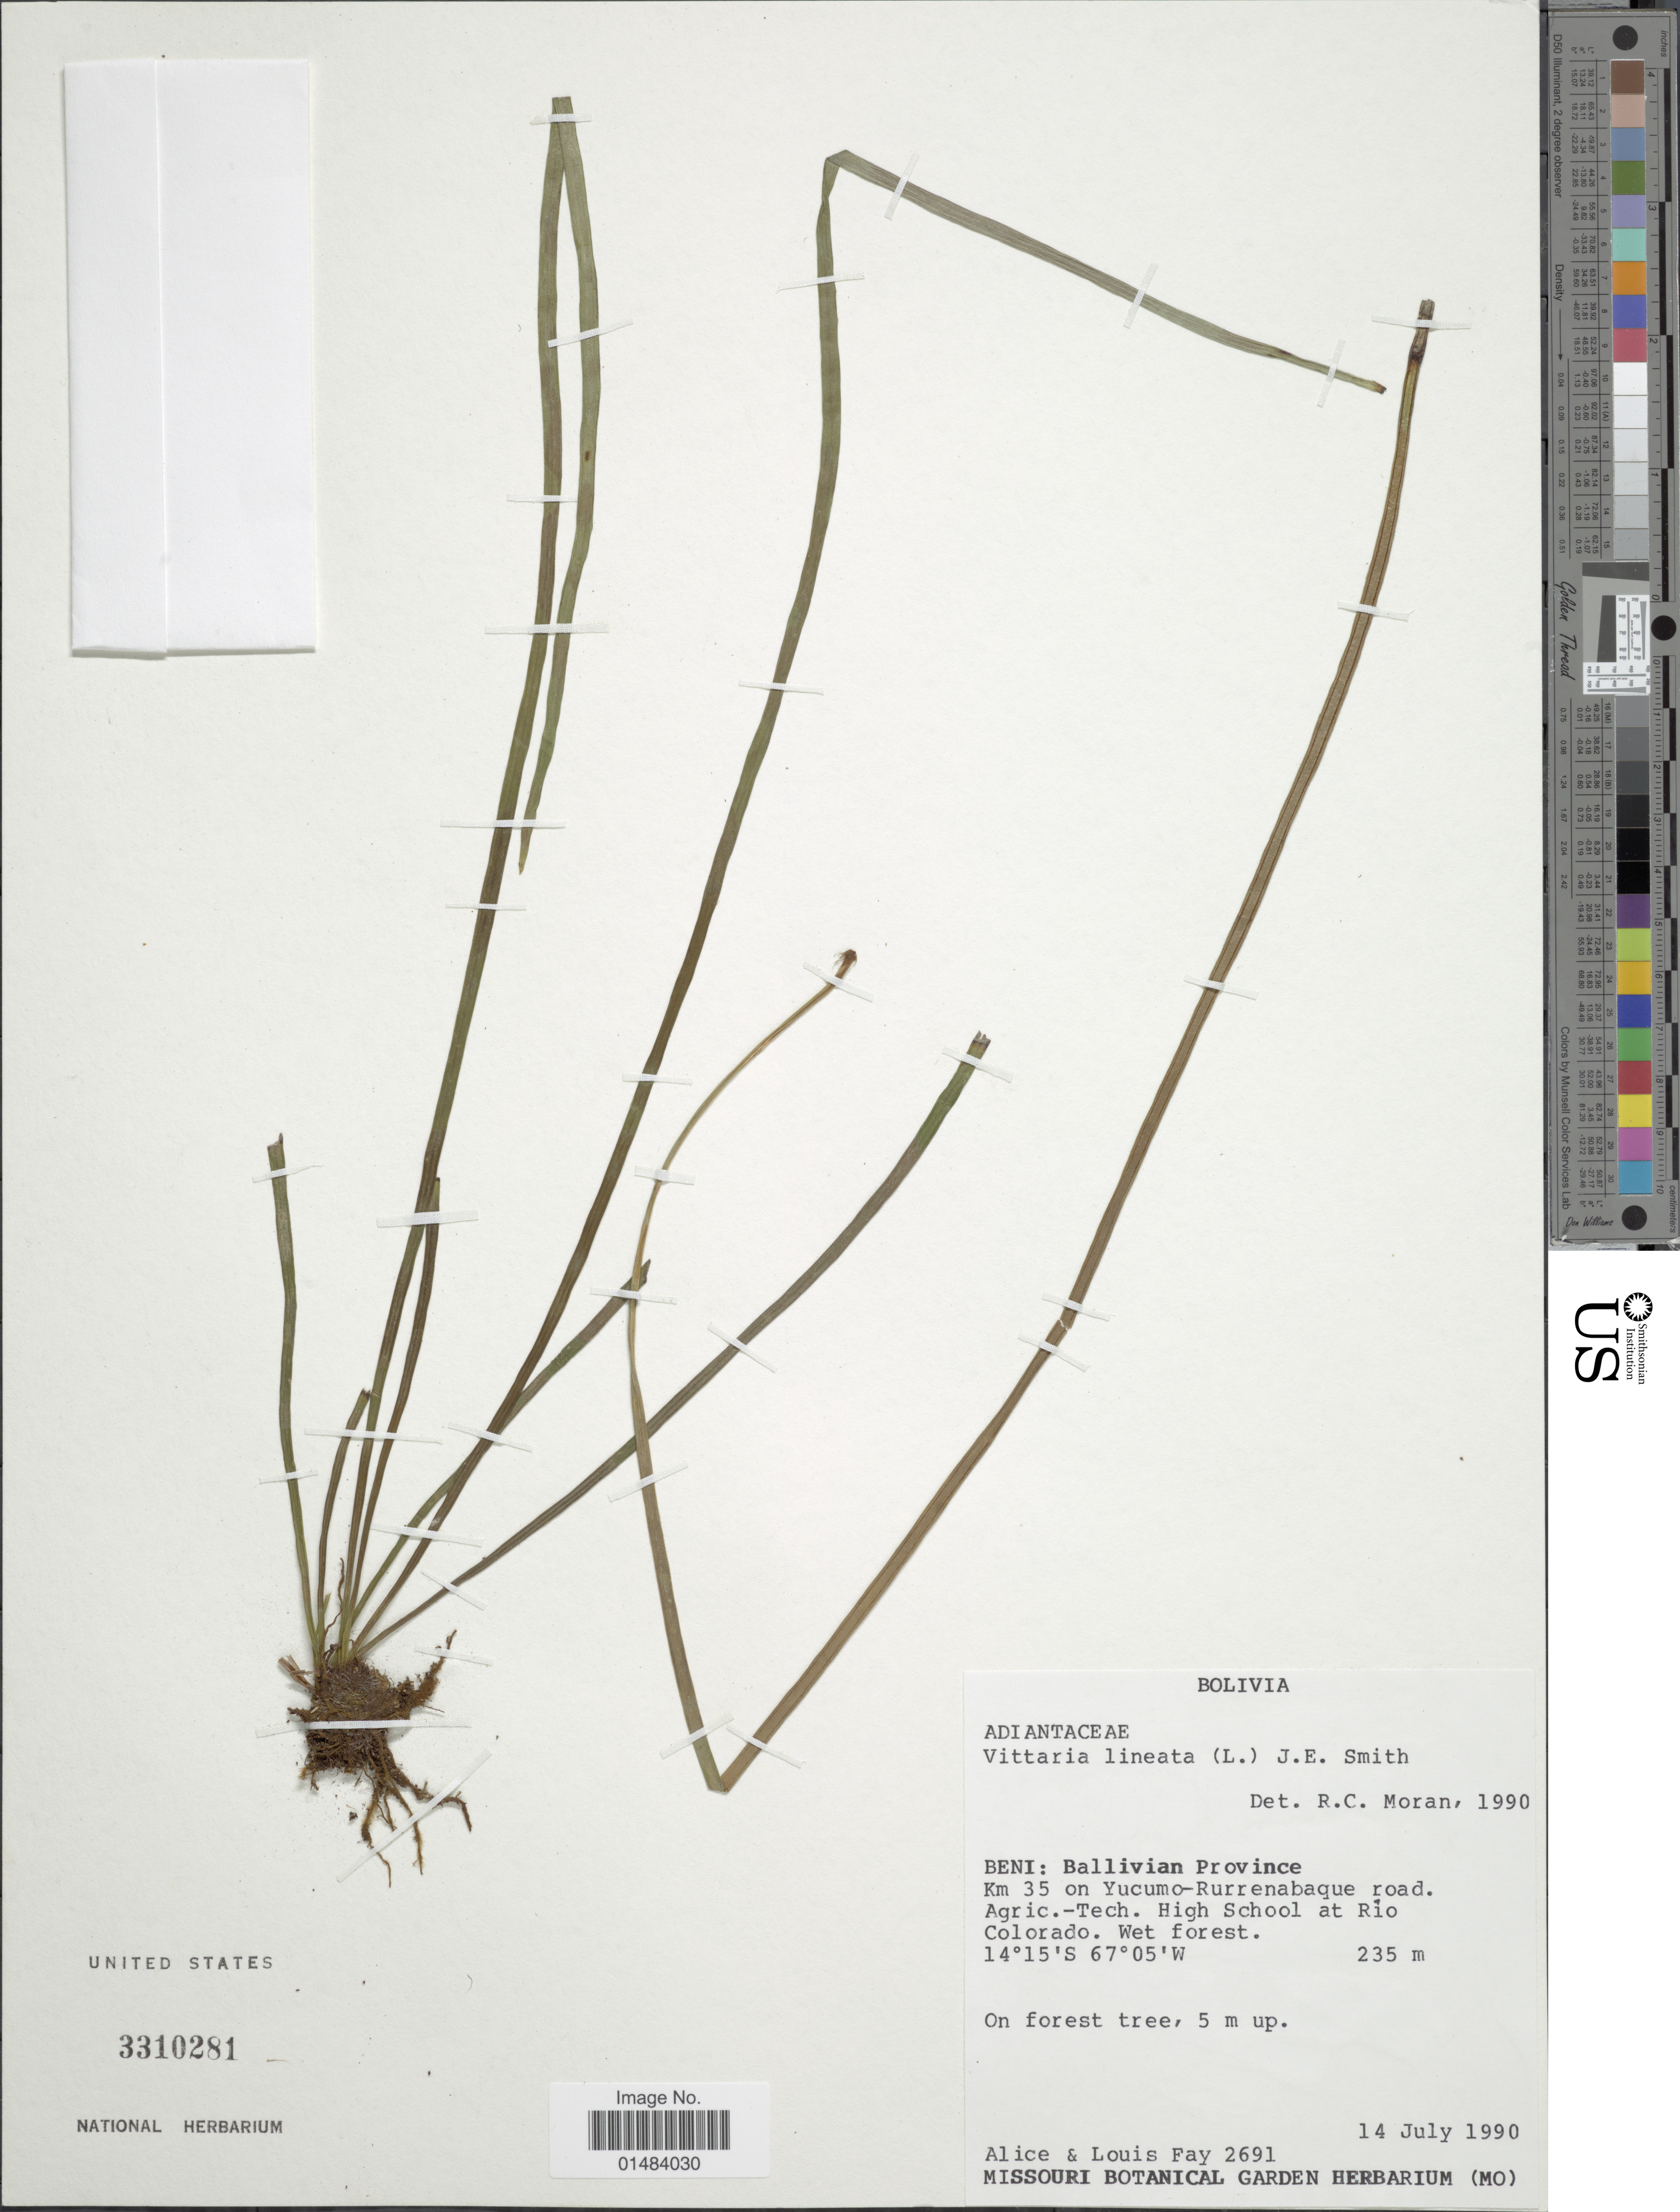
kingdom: Plantae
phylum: Tracheophyta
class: Polypodiopsida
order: Polypodiales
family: Pteridaceae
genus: Vittaria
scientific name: Vittaria lineata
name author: (L.) Sm.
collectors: A. Fay & L. Fay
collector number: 2691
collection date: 1990-07-14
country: Bolivia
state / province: Beni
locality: Bolivia, Ballivian Province. Km 35 on Yucumo-Rurrenbaque road. Agric.-Tech. High School at Rio Colorado.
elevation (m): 235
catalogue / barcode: US 3310281